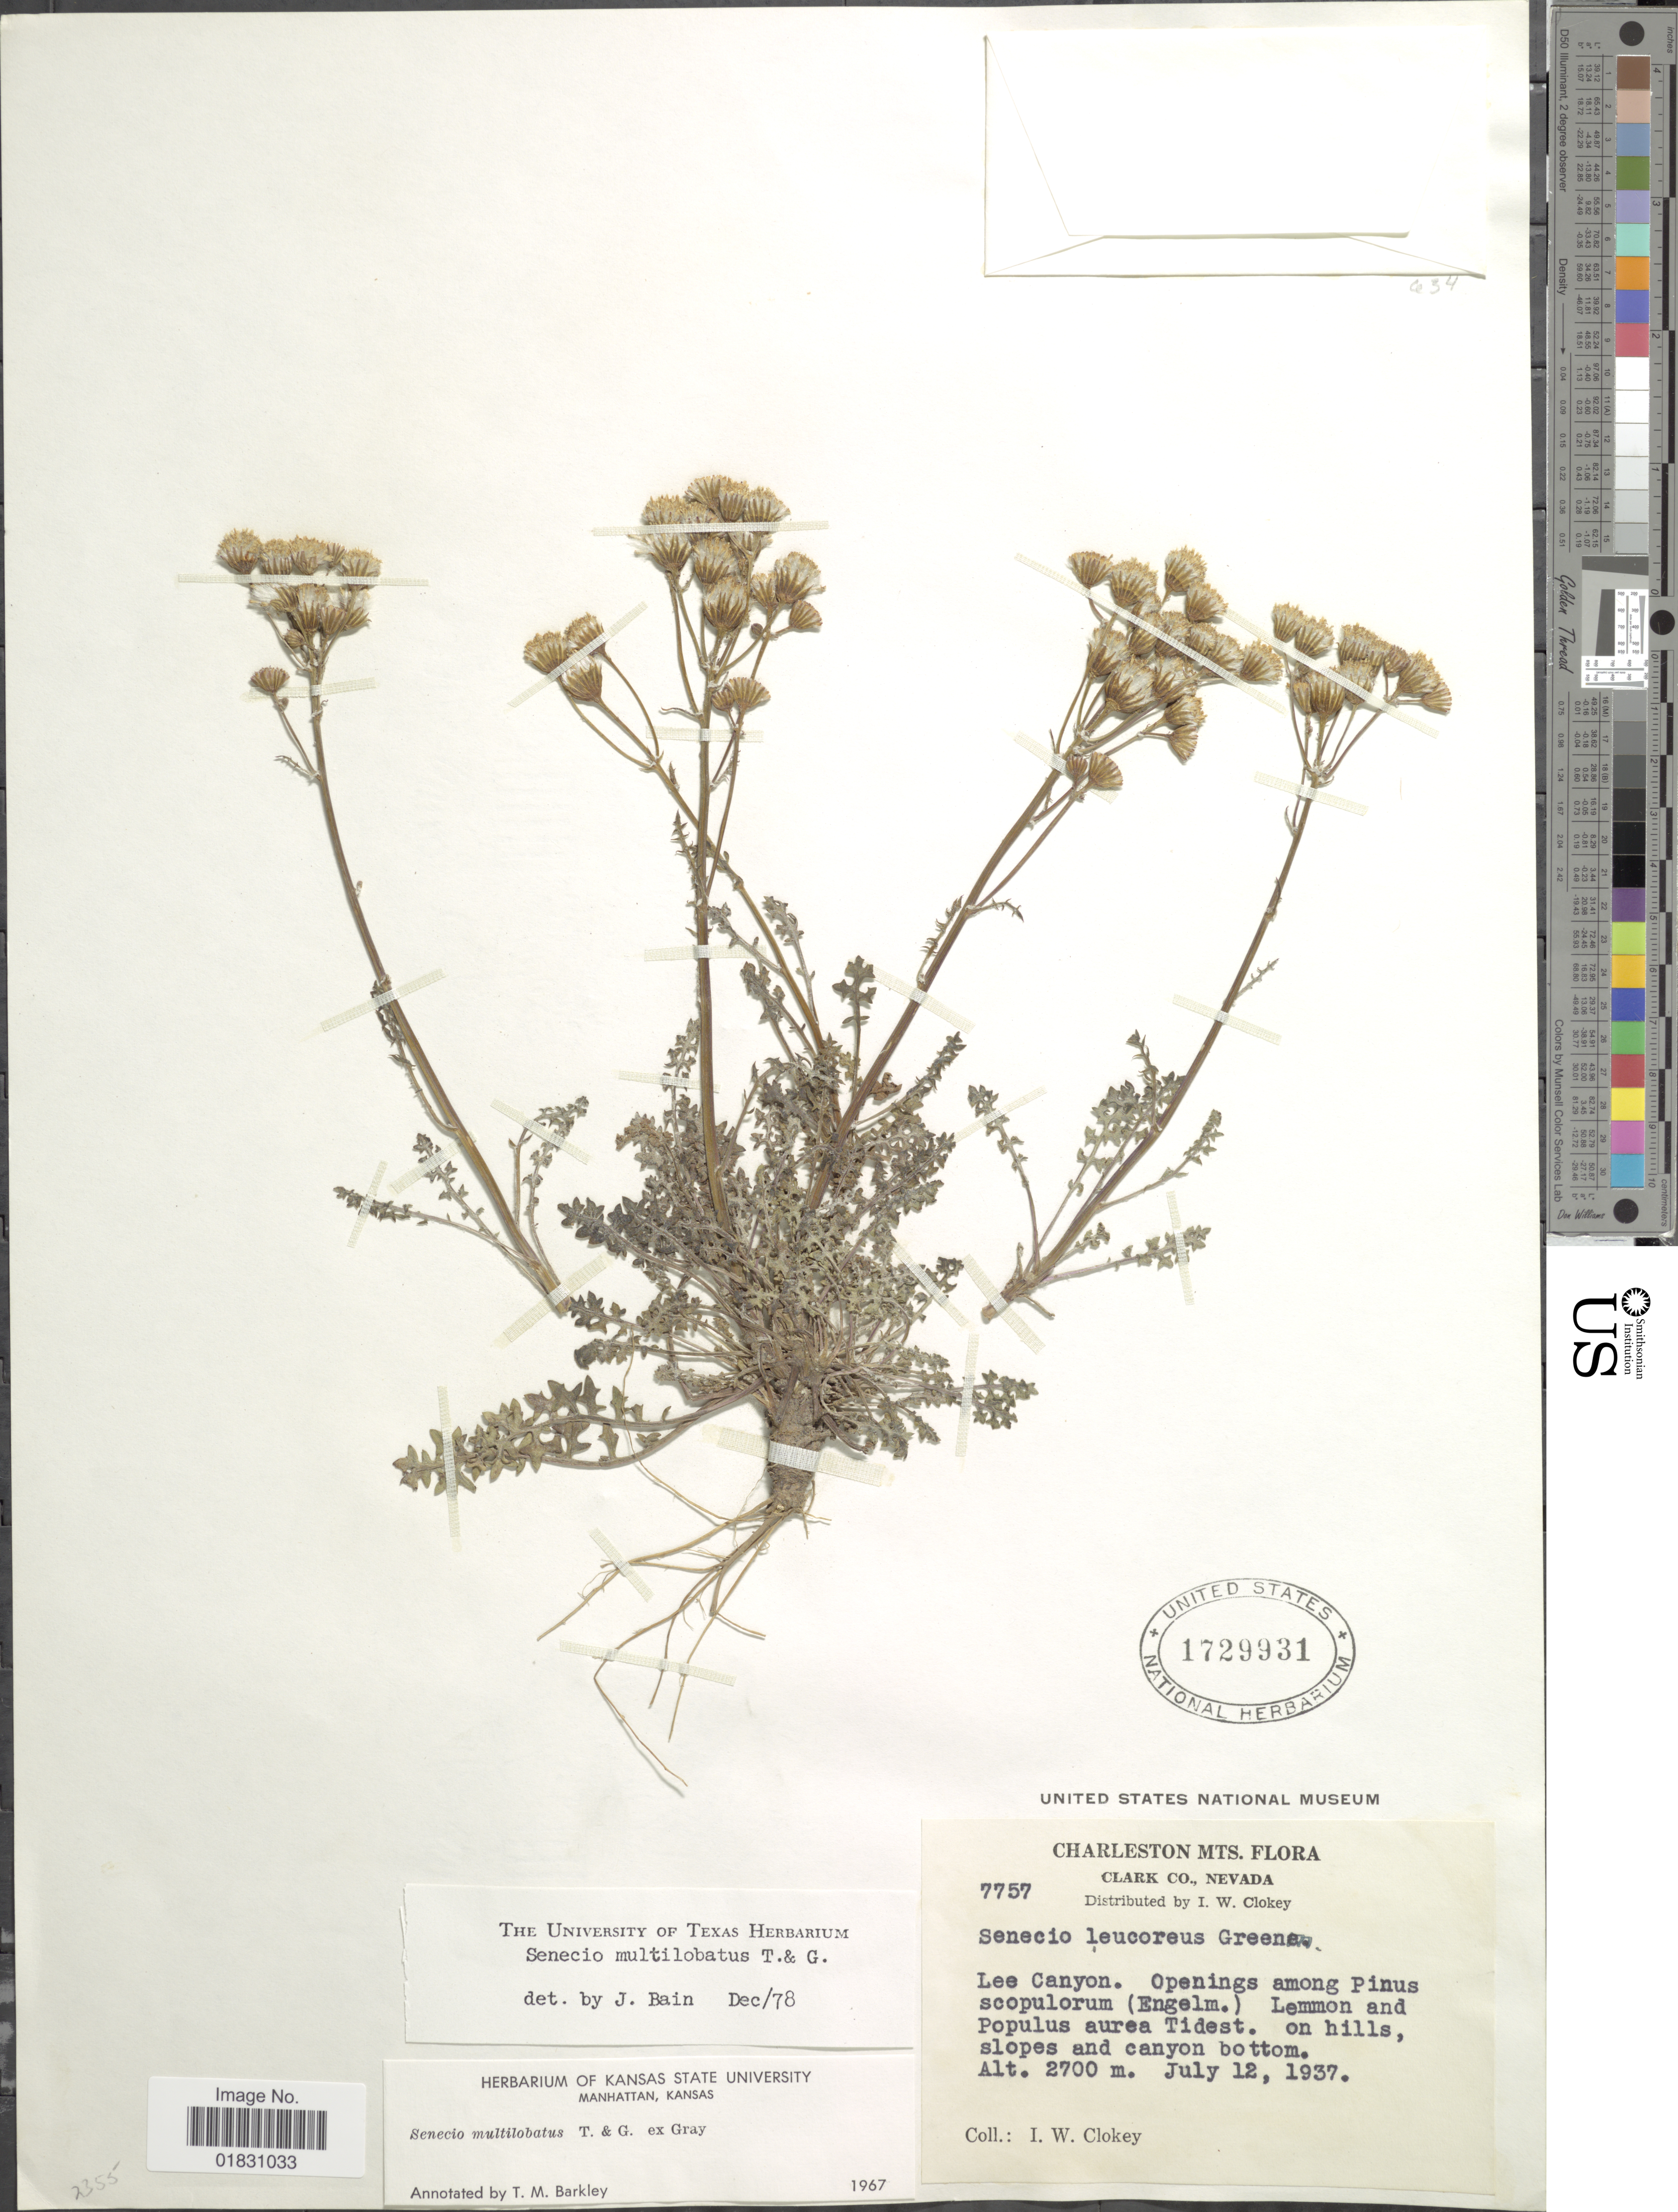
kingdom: Plantae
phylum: Tracheophyta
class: Magnoliopsida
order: Asterales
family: Asteraceae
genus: Packera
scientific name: Packera multilobata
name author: (Torr. & A. Gray) W.A. Weber & Á. Löve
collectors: I. W. Clokey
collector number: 7757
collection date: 1937-07-12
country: United States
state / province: Nevada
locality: Charleston Mts., Clark Co., Lee Canyon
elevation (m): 2700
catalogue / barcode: US 1729931